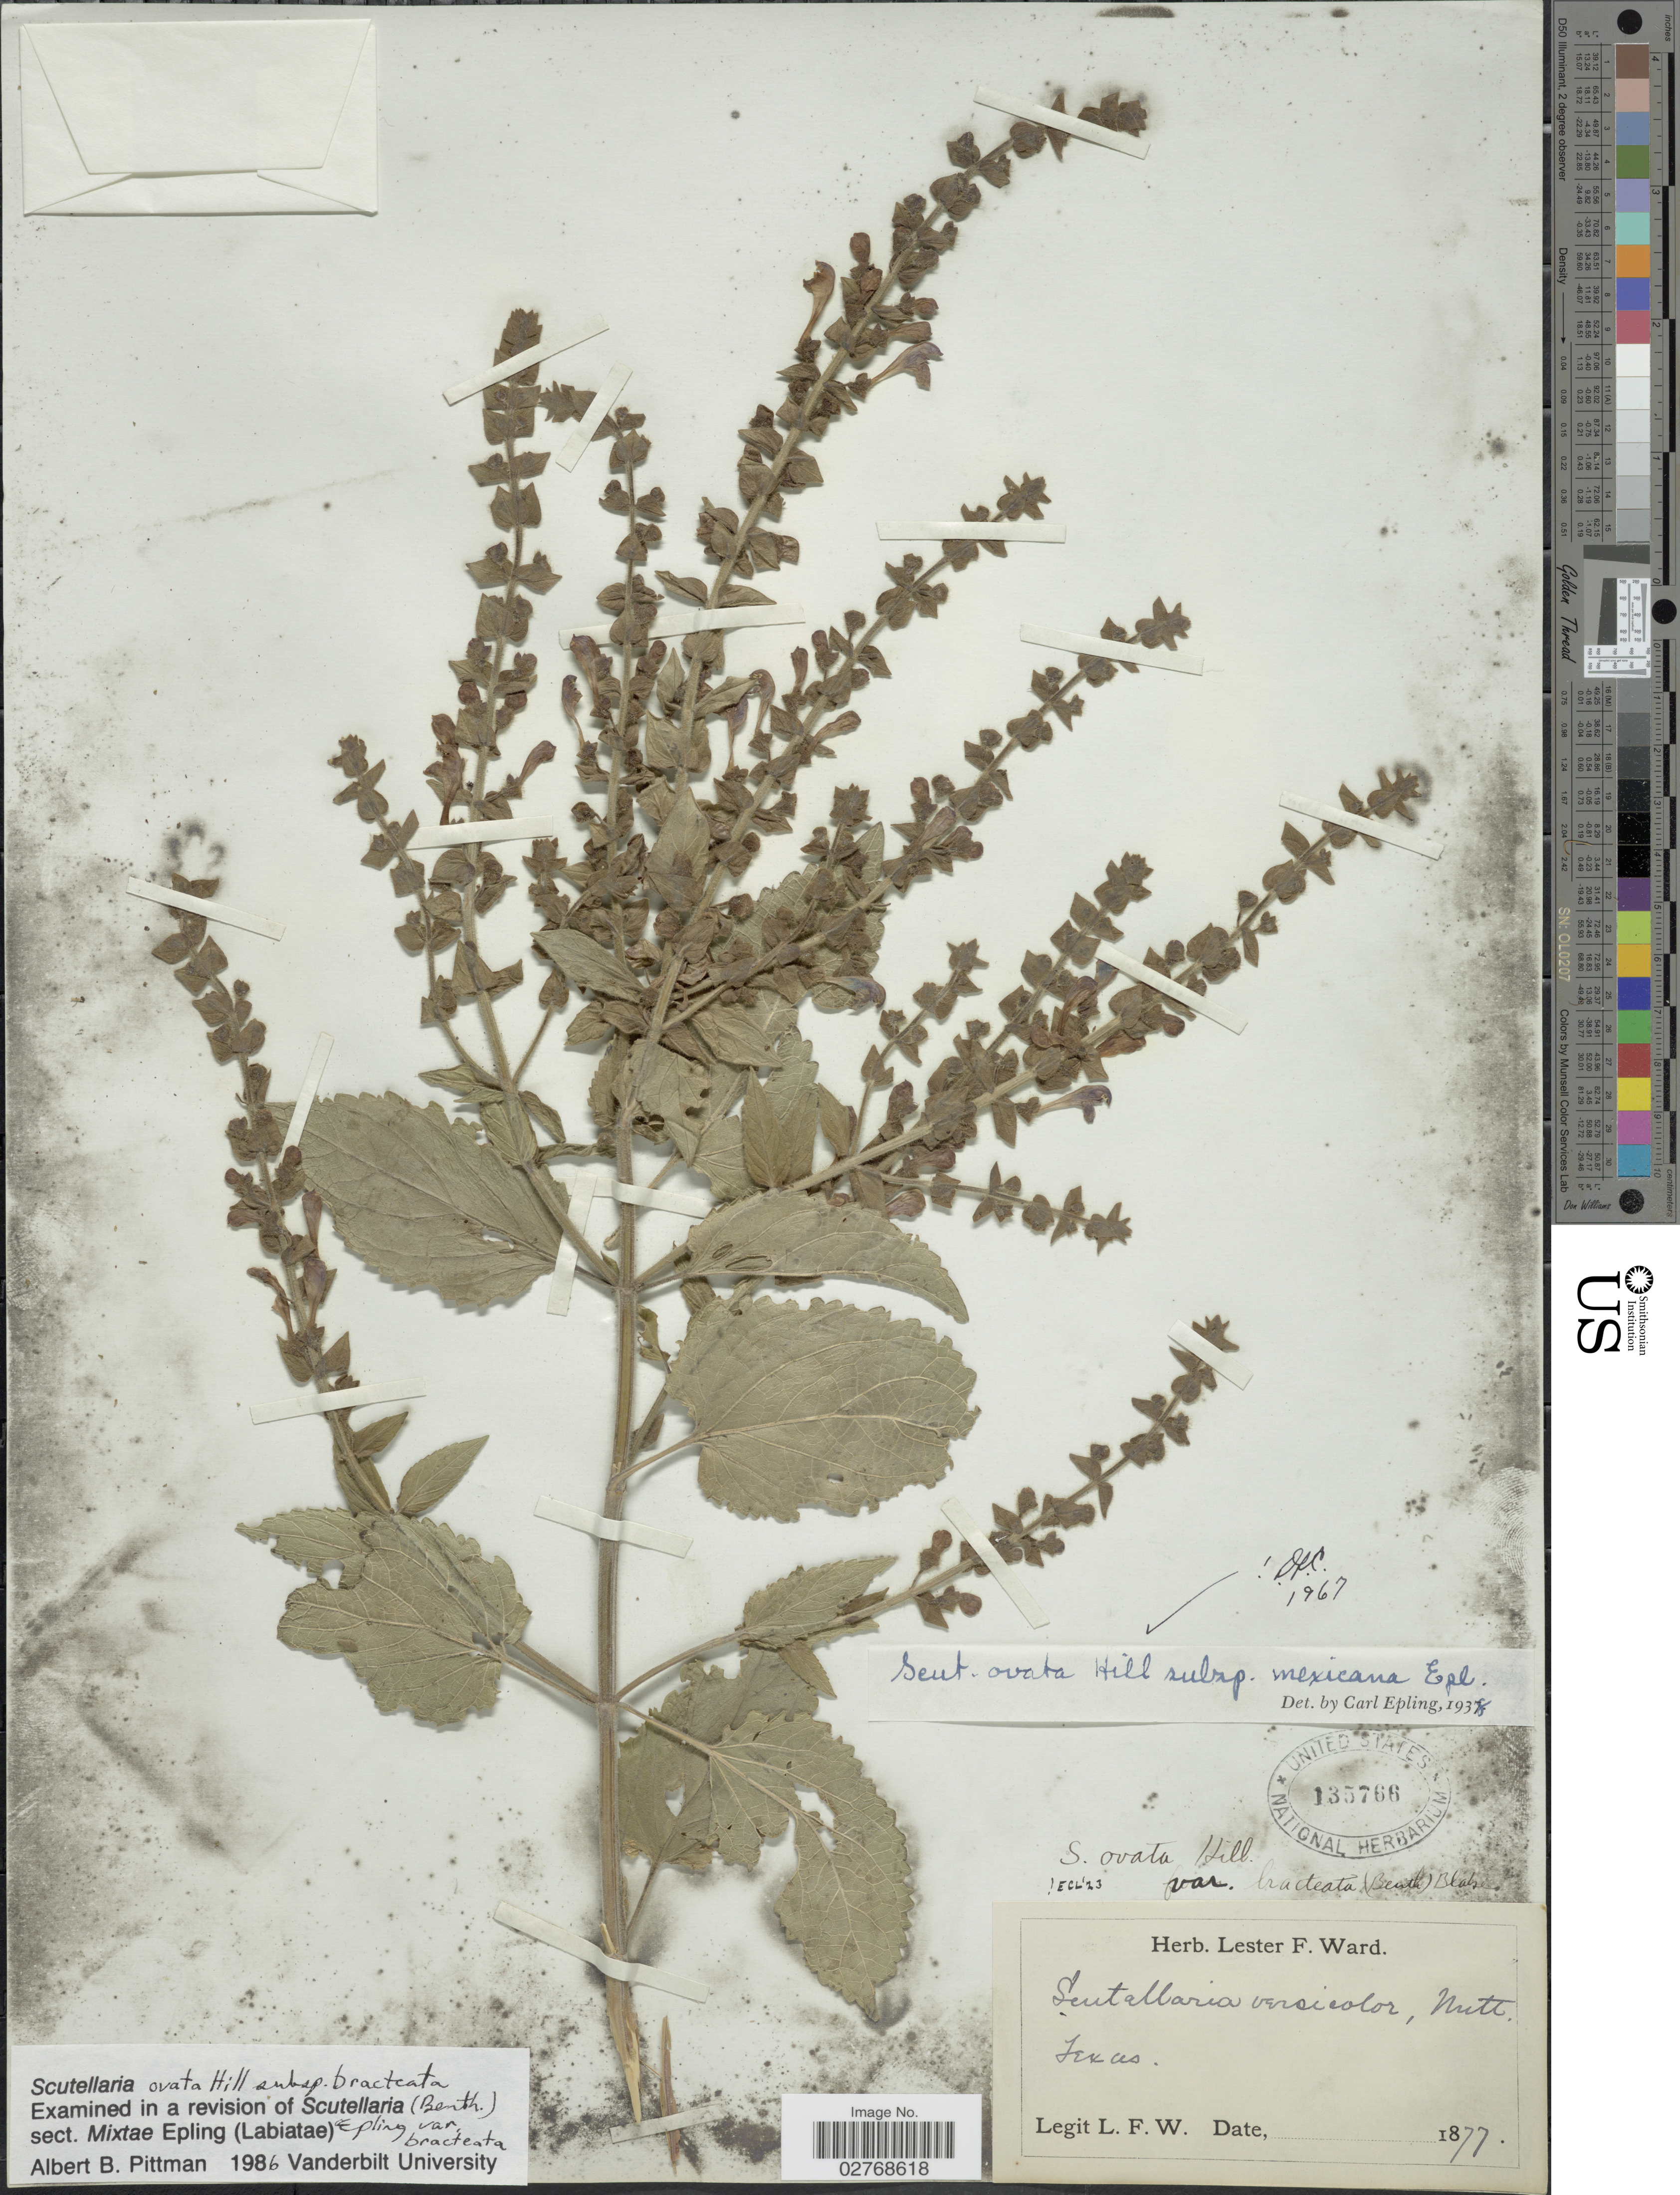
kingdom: Plantae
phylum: Tracheophyta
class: Magnoliopsida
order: Lamiales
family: Lamiaceae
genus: Scutellaria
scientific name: Scutellaria ovata subsp. bracteata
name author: (Benth.) Epling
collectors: L. F. Ward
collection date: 1877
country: United States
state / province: Texas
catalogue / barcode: US 135766